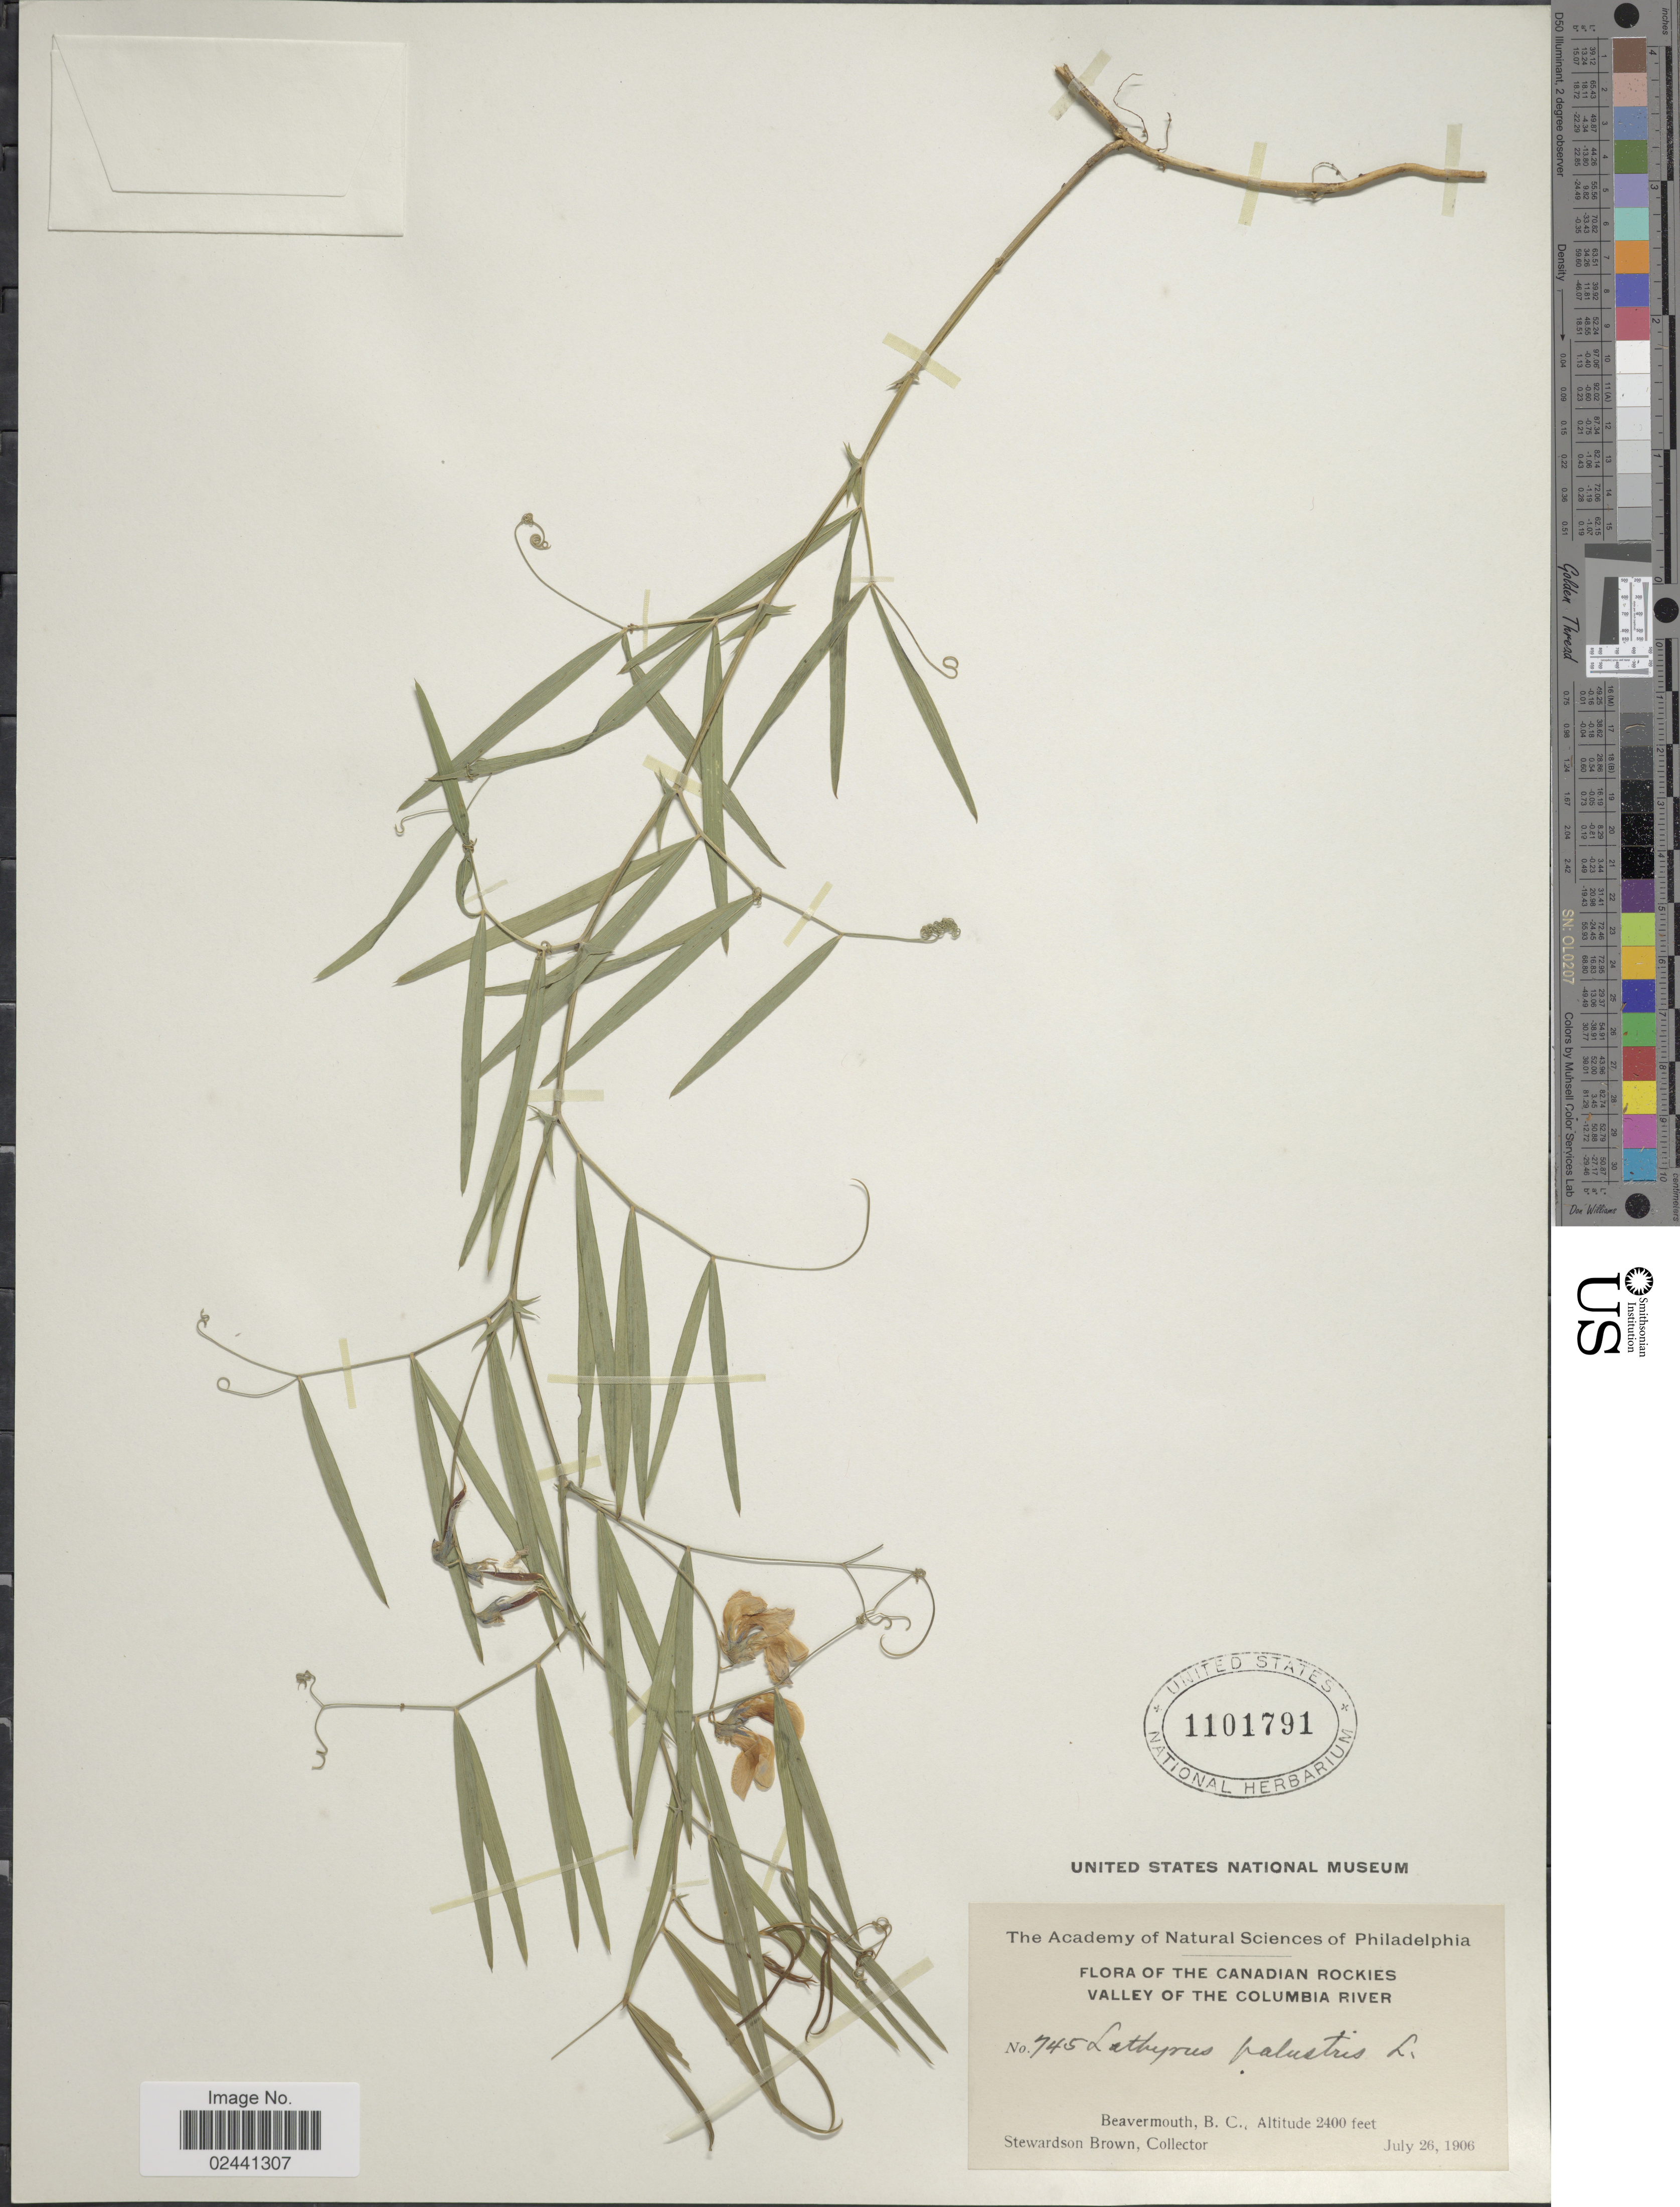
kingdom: Plantae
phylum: Tracheophyta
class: Magnoliopsida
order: Fabales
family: Fabaceae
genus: Lathyrus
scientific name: Lathyrus palustris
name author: L.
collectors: S. Brown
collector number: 745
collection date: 1906-07-26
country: Canada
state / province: British Columbia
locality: Canadian Rockies, Valley of the Columbia River, Beavermouth, B.C.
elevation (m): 732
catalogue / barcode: US 1101791